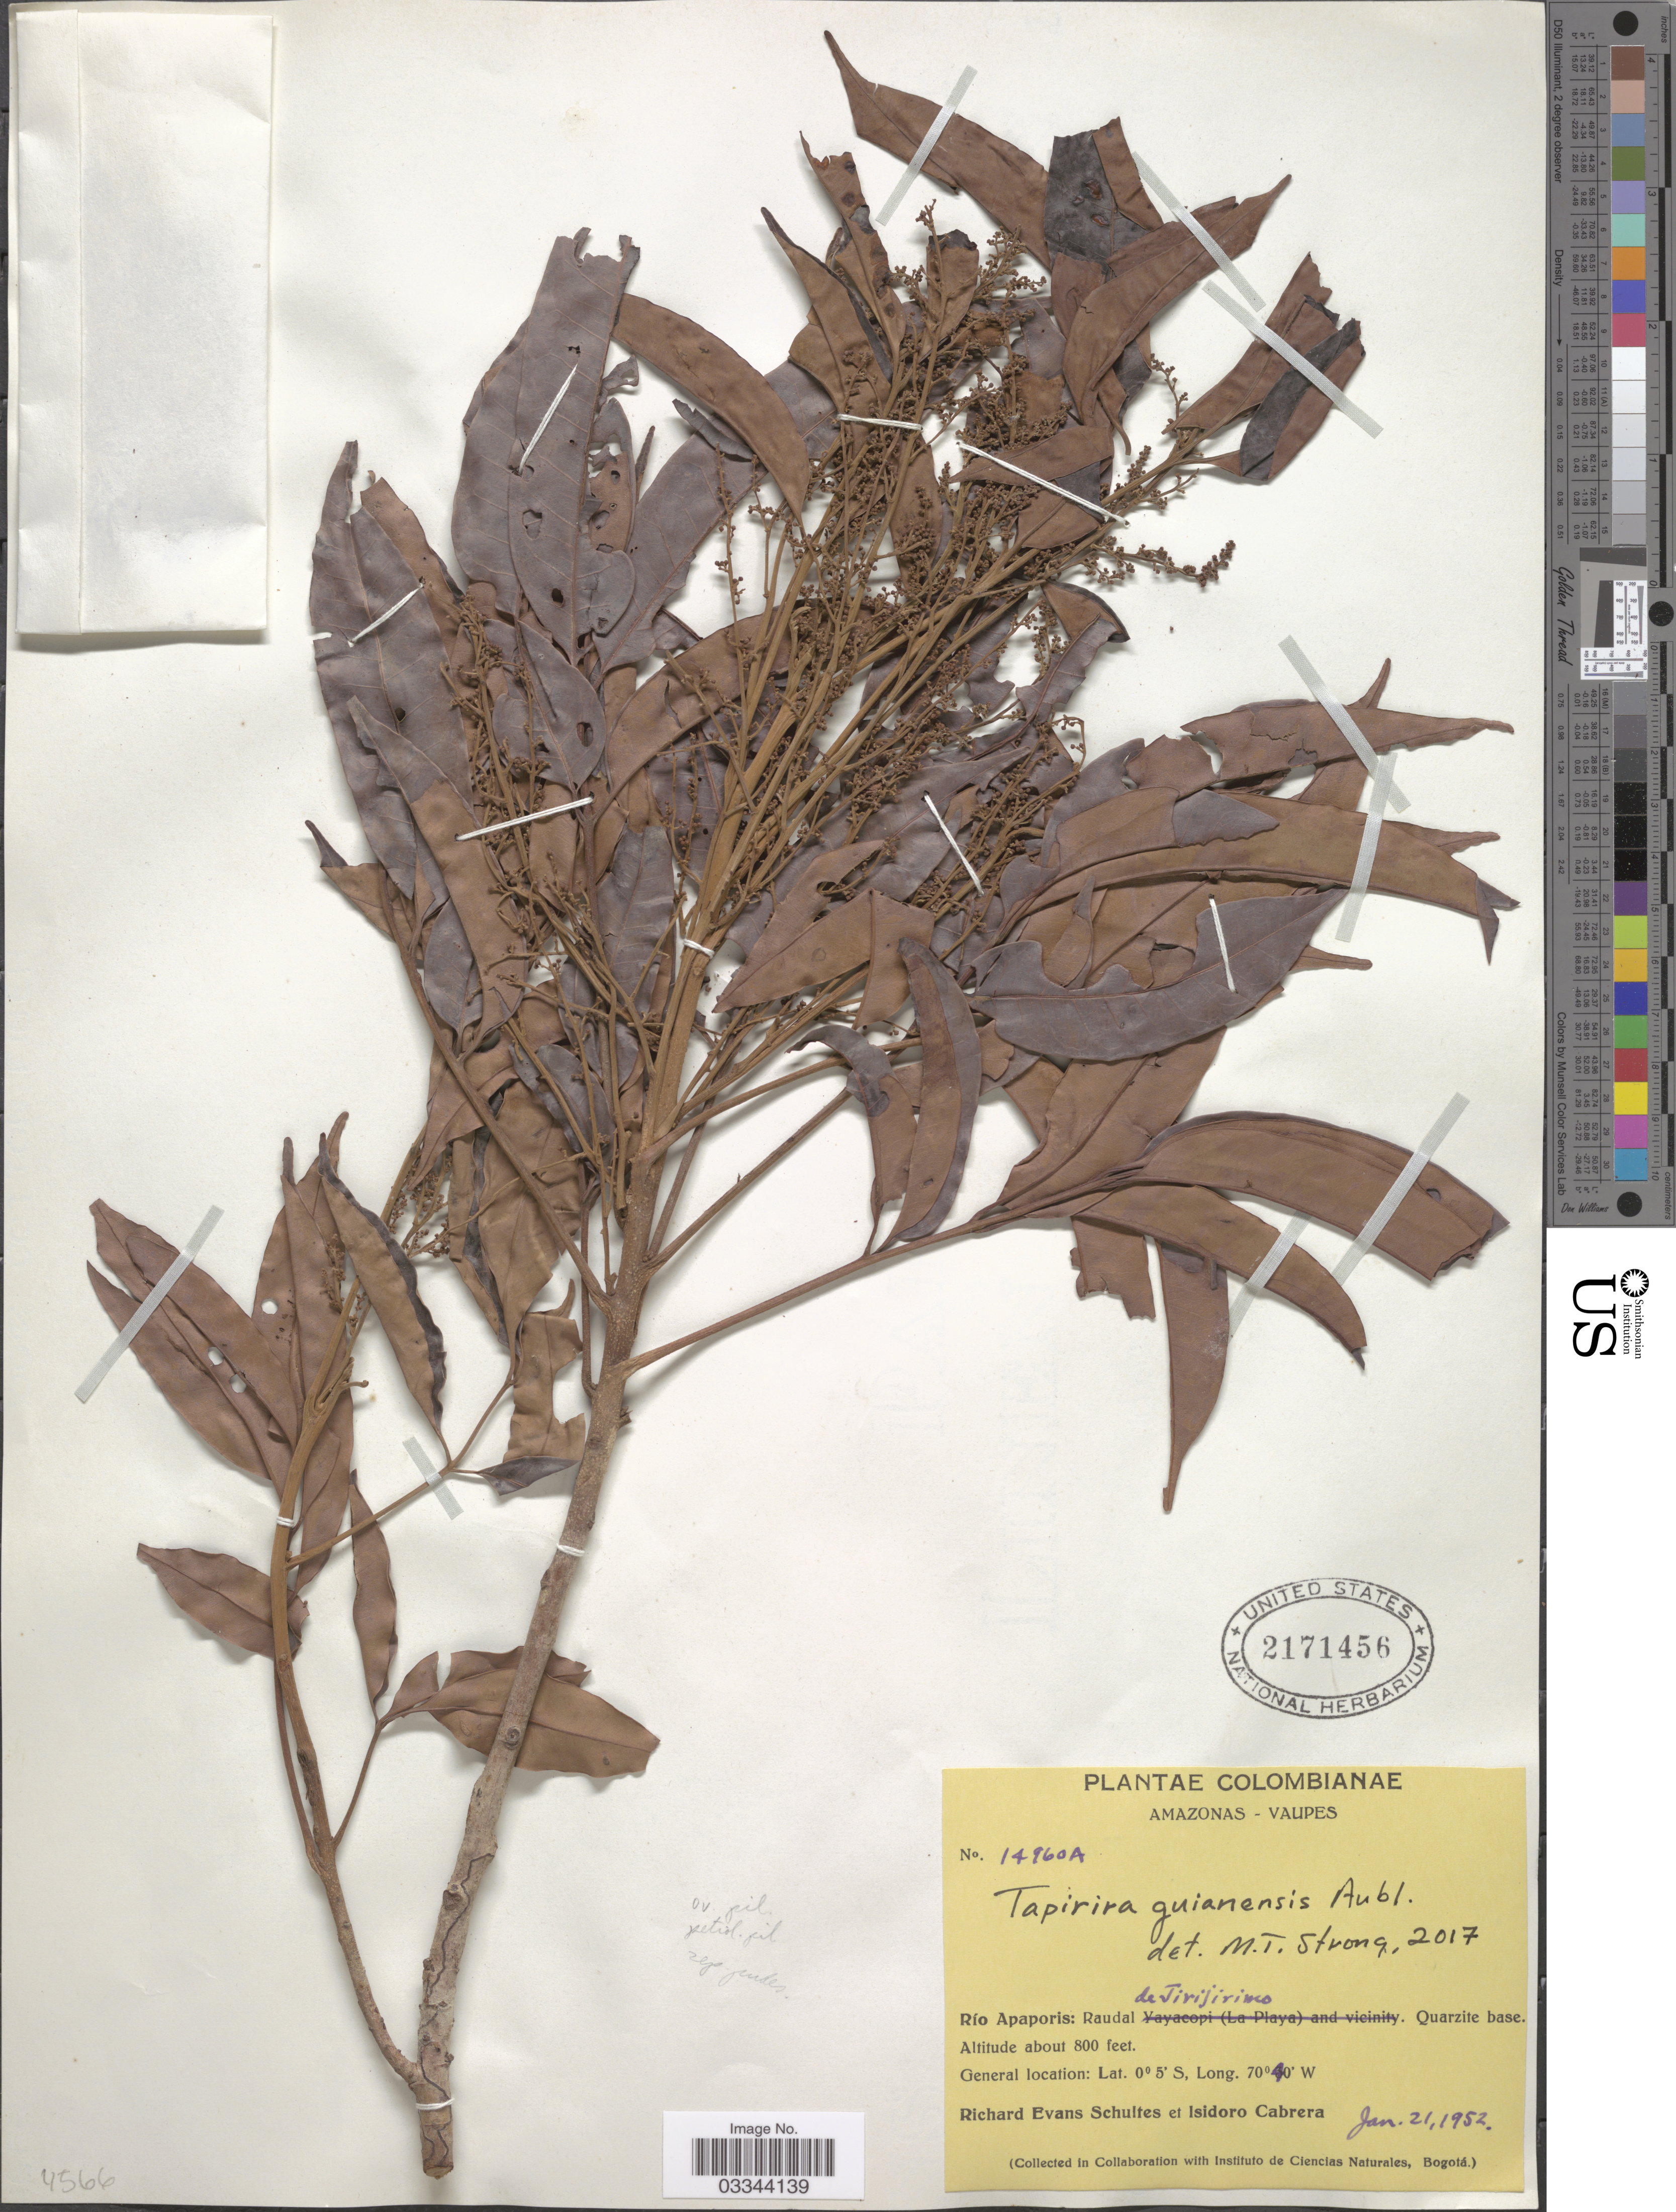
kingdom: Plantae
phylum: Tracheophyta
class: Magnoliopsida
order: Sapindales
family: Anacardiaceae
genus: Tapirira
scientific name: Tapirira guianensis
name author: Aubl.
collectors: R. E. Schultes & I. Cabrera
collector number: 14960 A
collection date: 1952-01-21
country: Colombia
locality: Amazonas-Vaupes. Río Apaporis: Raudal de Jirijirimo. Quartzite base.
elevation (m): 244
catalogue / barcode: US 2171456